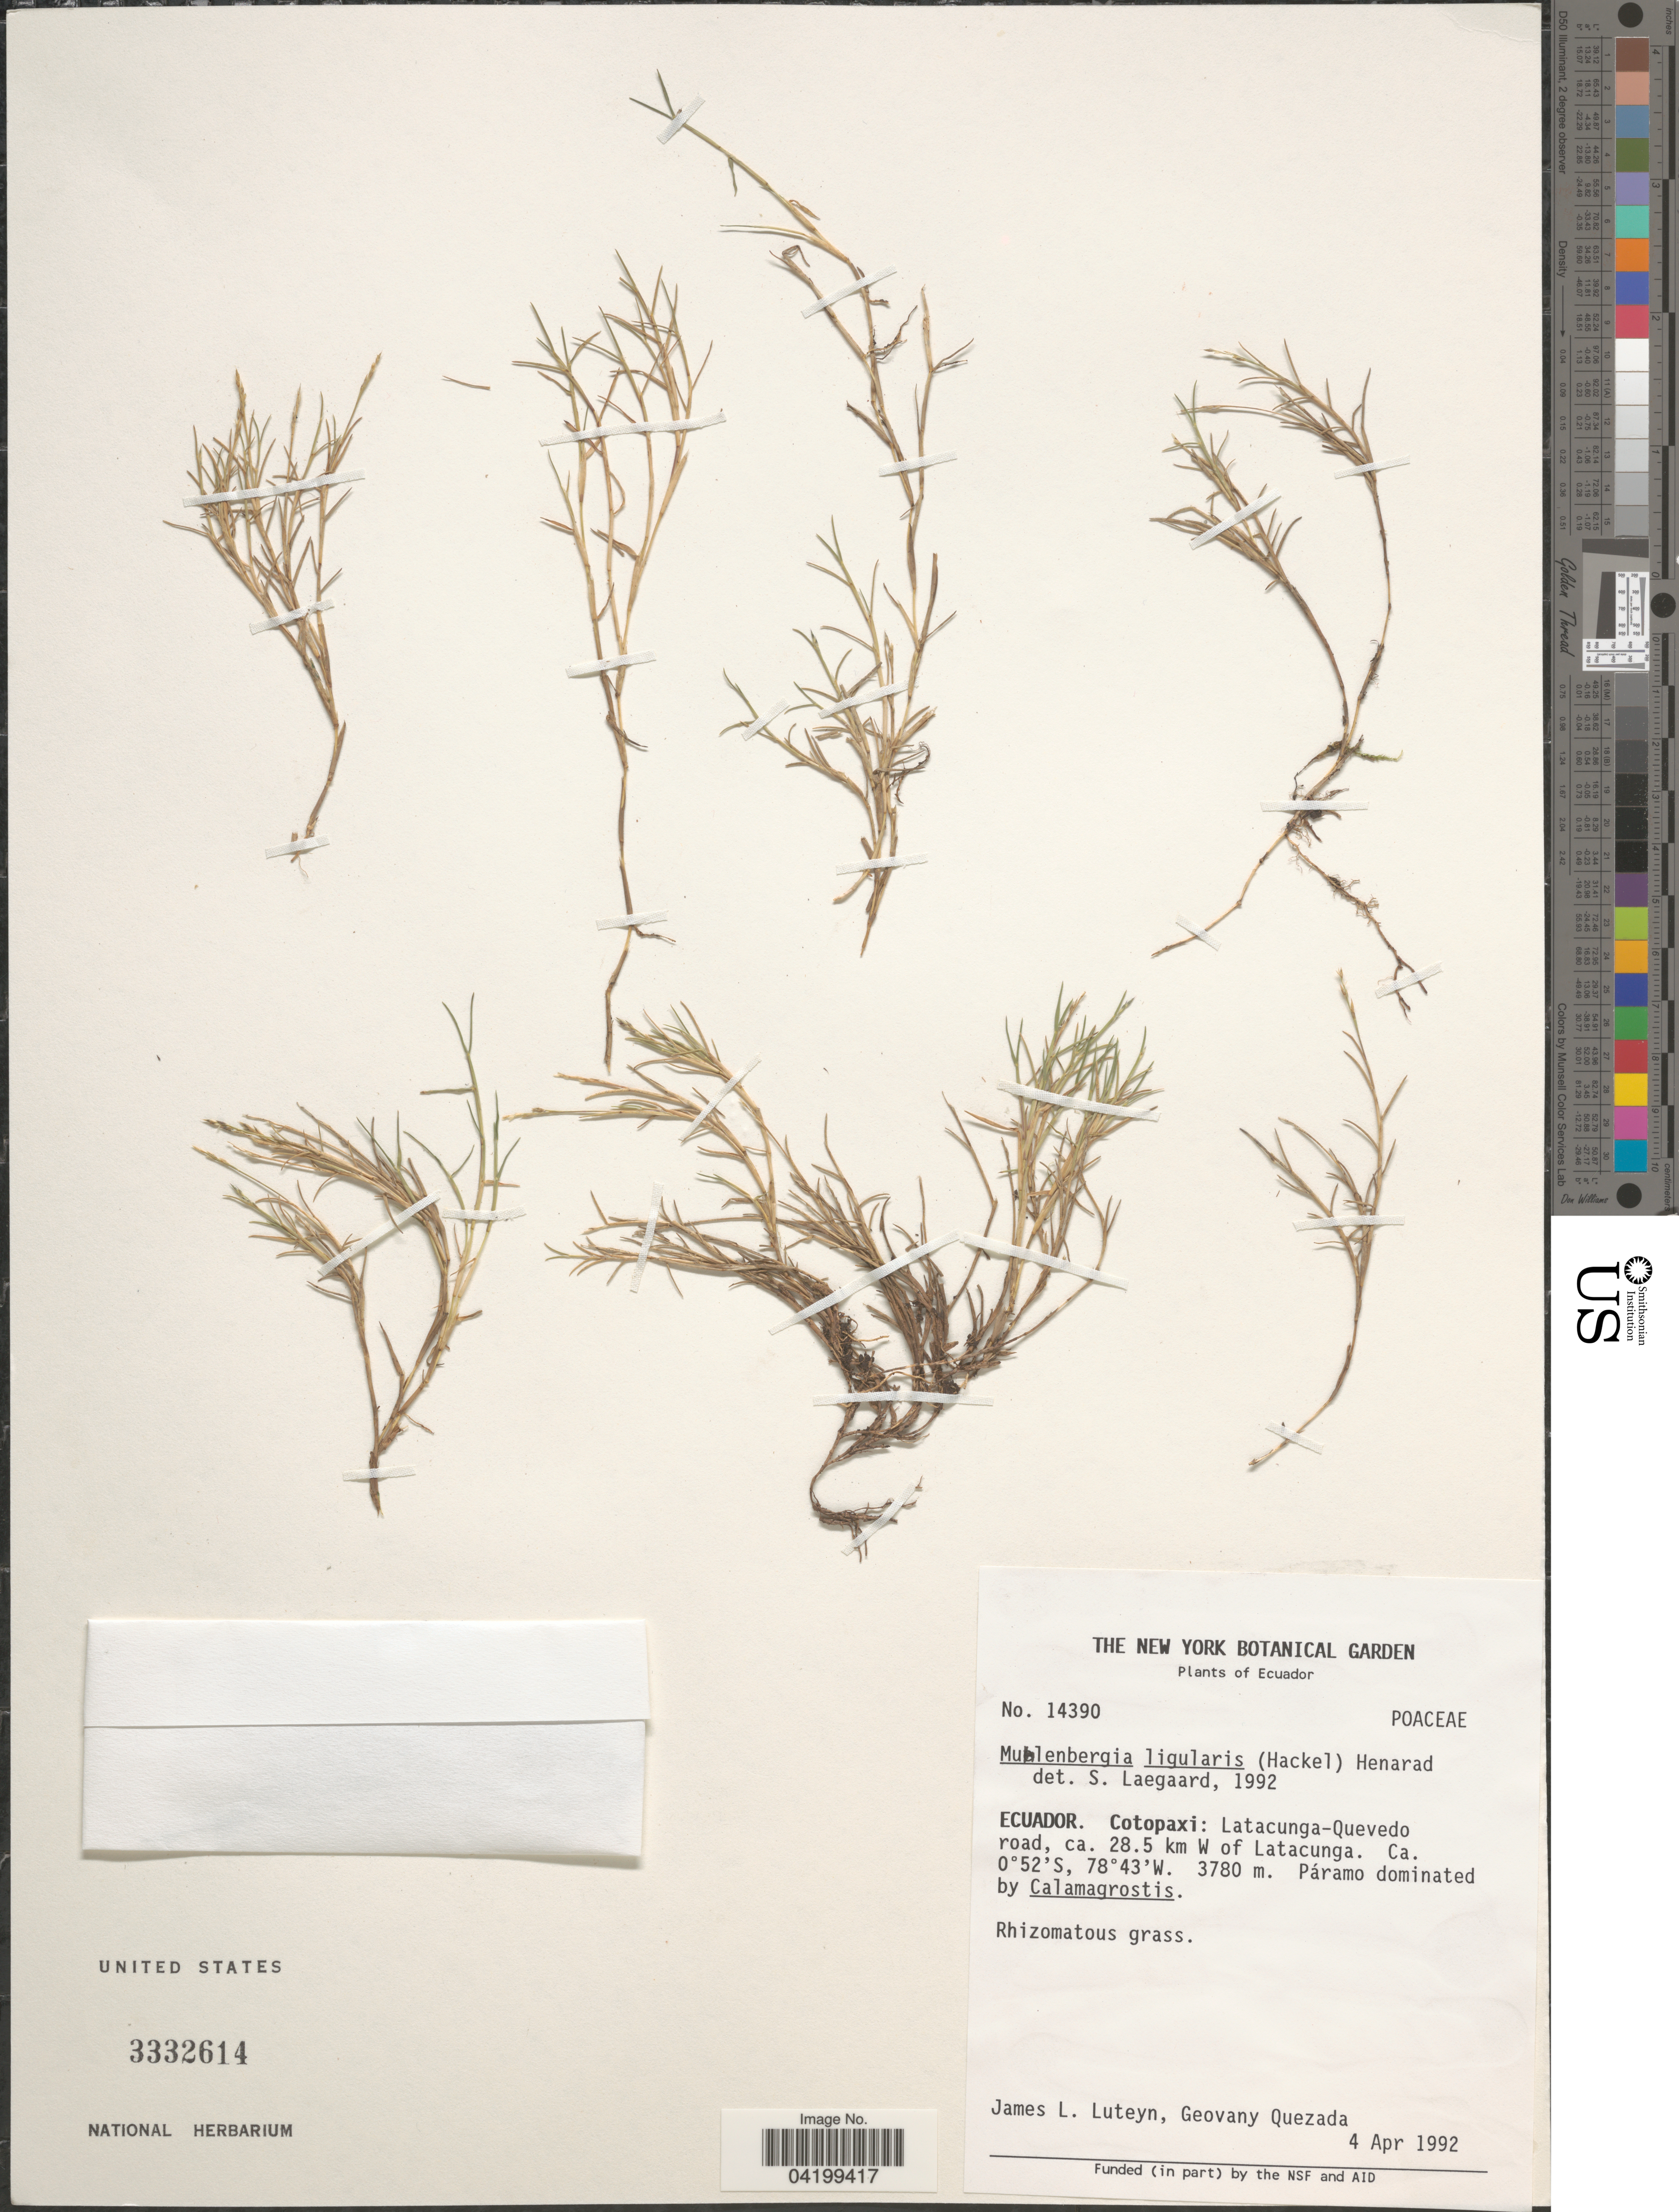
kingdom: Plantae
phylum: Tracheophyta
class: Liliopsida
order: Poales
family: Poaceae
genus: Muhlenbergia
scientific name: Muhlenbergia ligularis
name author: (Hack.) Hitchc.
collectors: J. L. Luteyn & G. Quezada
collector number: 14390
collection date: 1992-04-04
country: Ecuador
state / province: Cotopaxi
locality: Latacunga-Quevedo road, ca. 28.5 km W of Latacunga.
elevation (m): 3780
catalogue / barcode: US 3332614